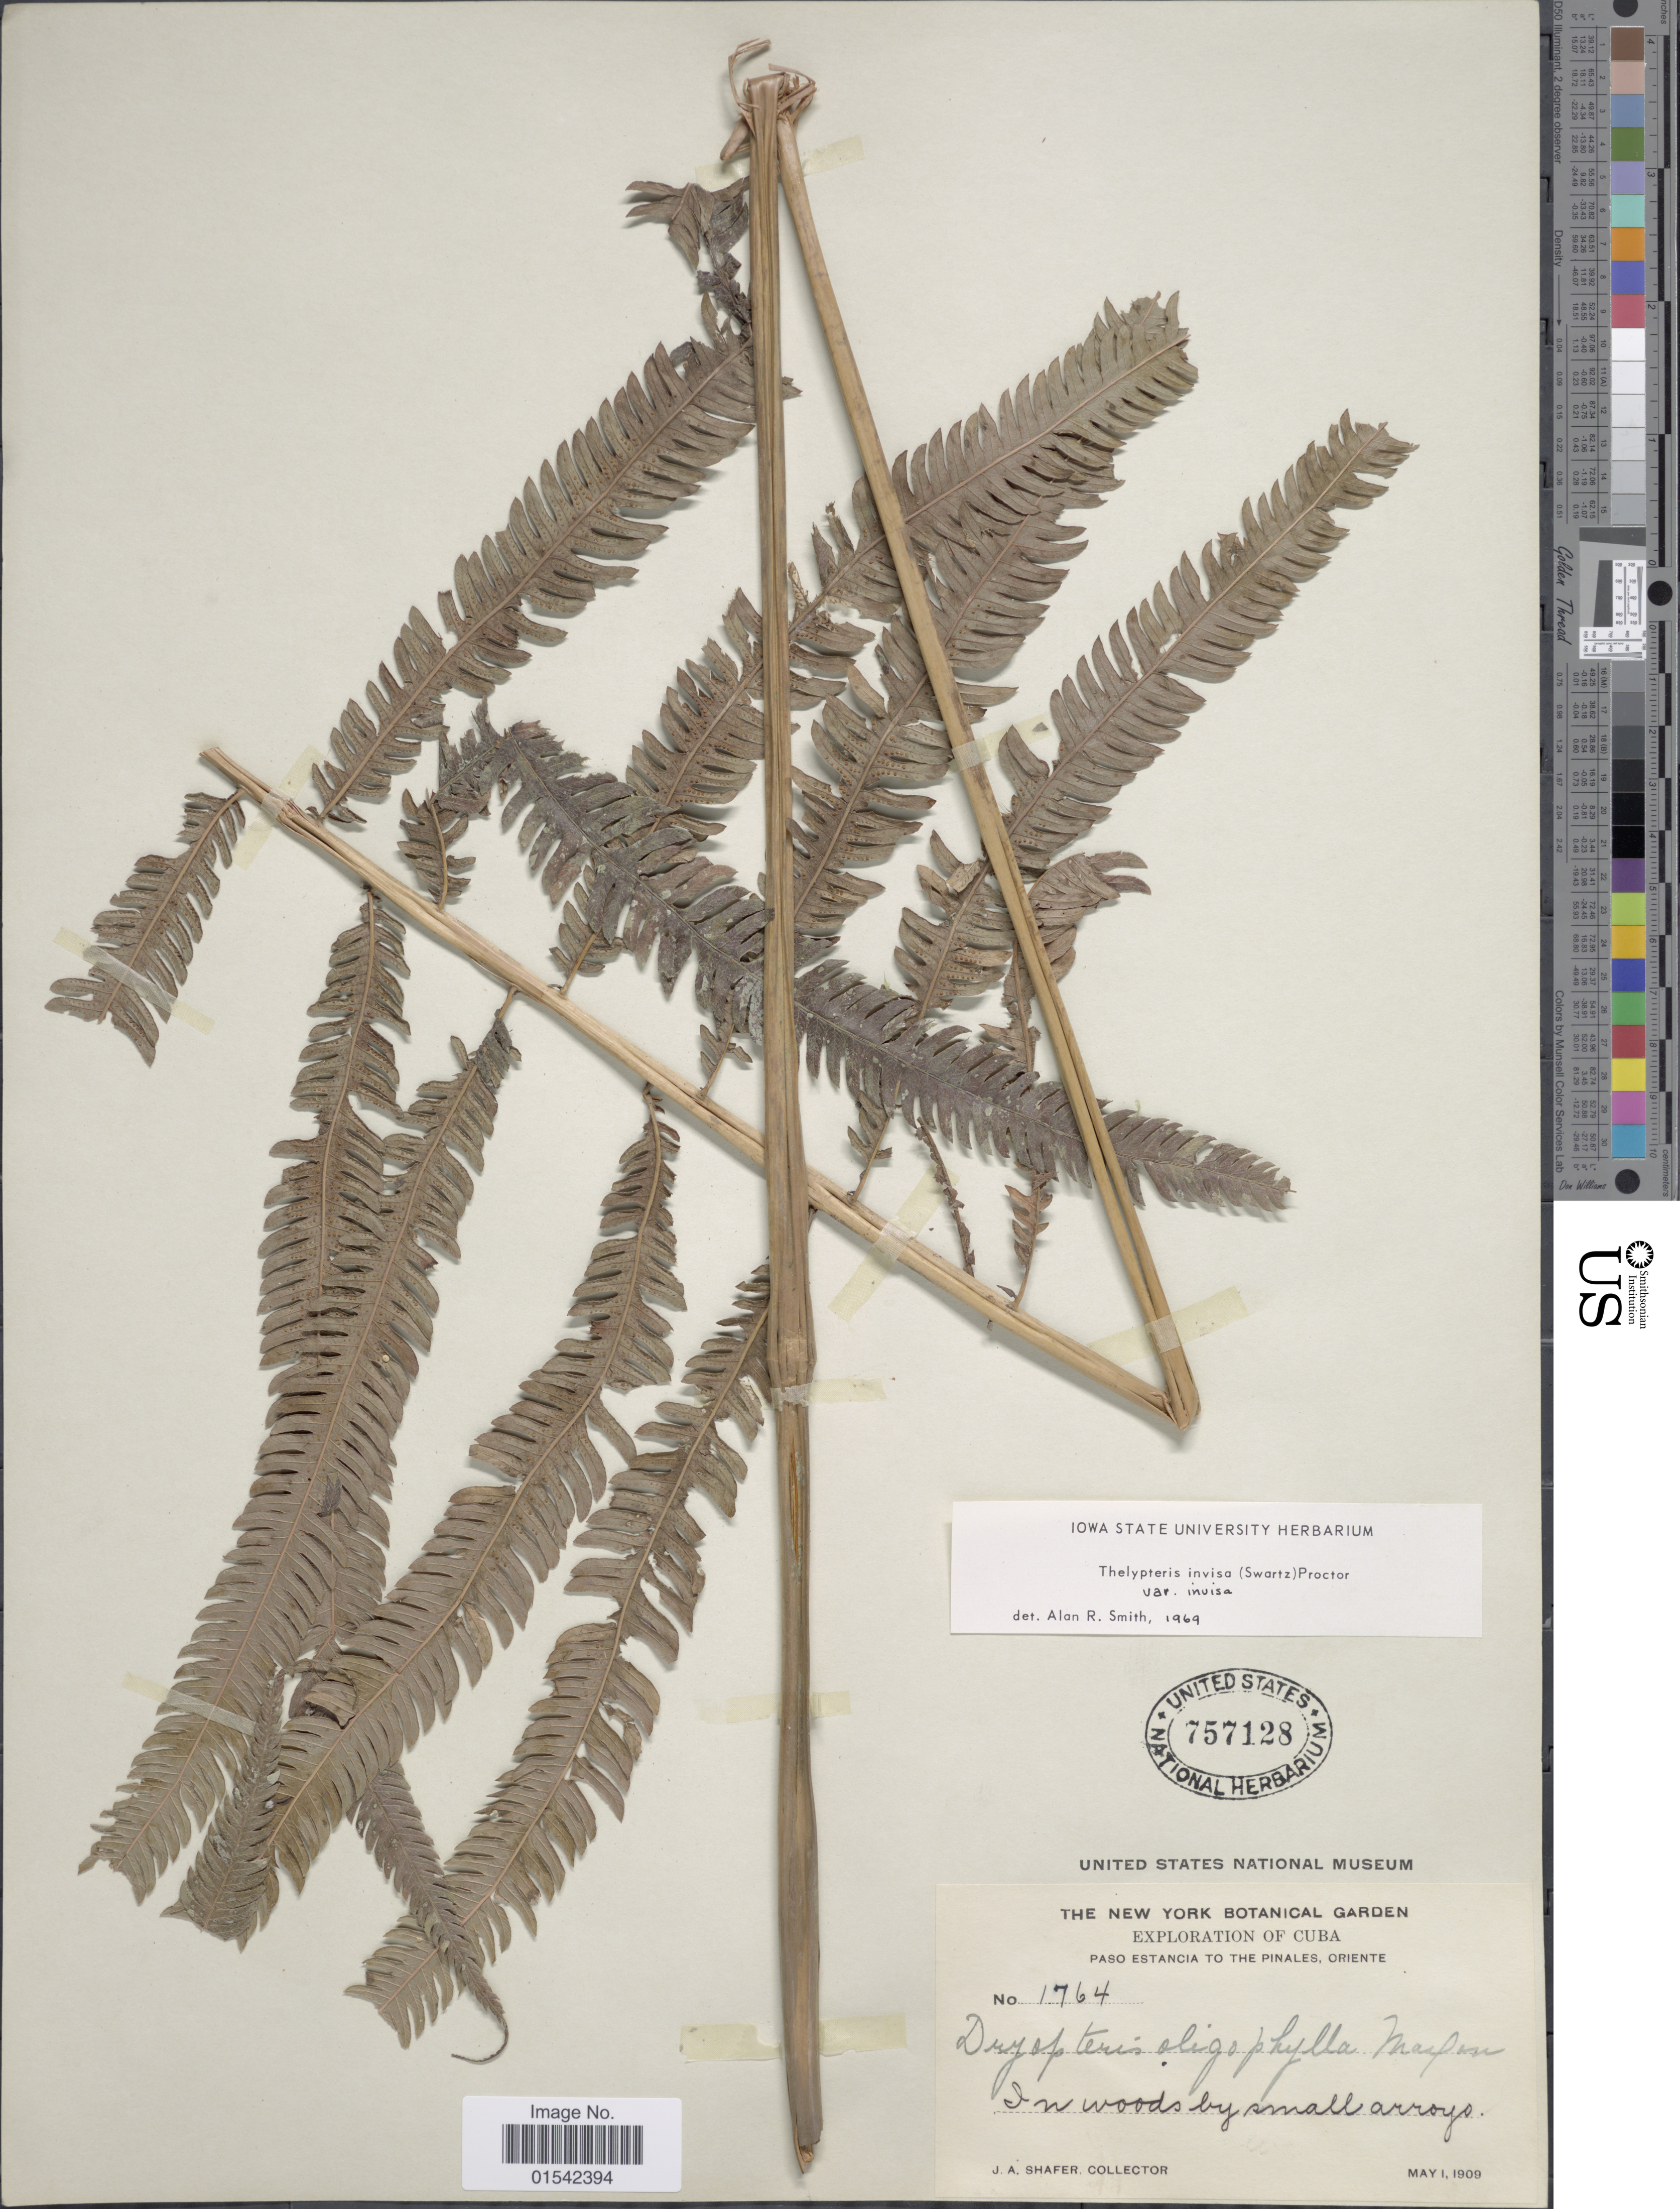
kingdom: Plantae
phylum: Tracheophyta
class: Polypodiopsida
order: Polypodiales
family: Thelypteridaceae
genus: Cyclosorus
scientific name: Cyclosorus grandis (A.R. Sm.) comb. nov., ined 2015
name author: (A.R. Sm.)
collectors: J. A. Shafer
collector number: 1764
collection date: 1909-05-01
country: Cuba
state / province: Oriente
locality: Paso Estancia to the Pinales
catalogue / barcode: US 757128